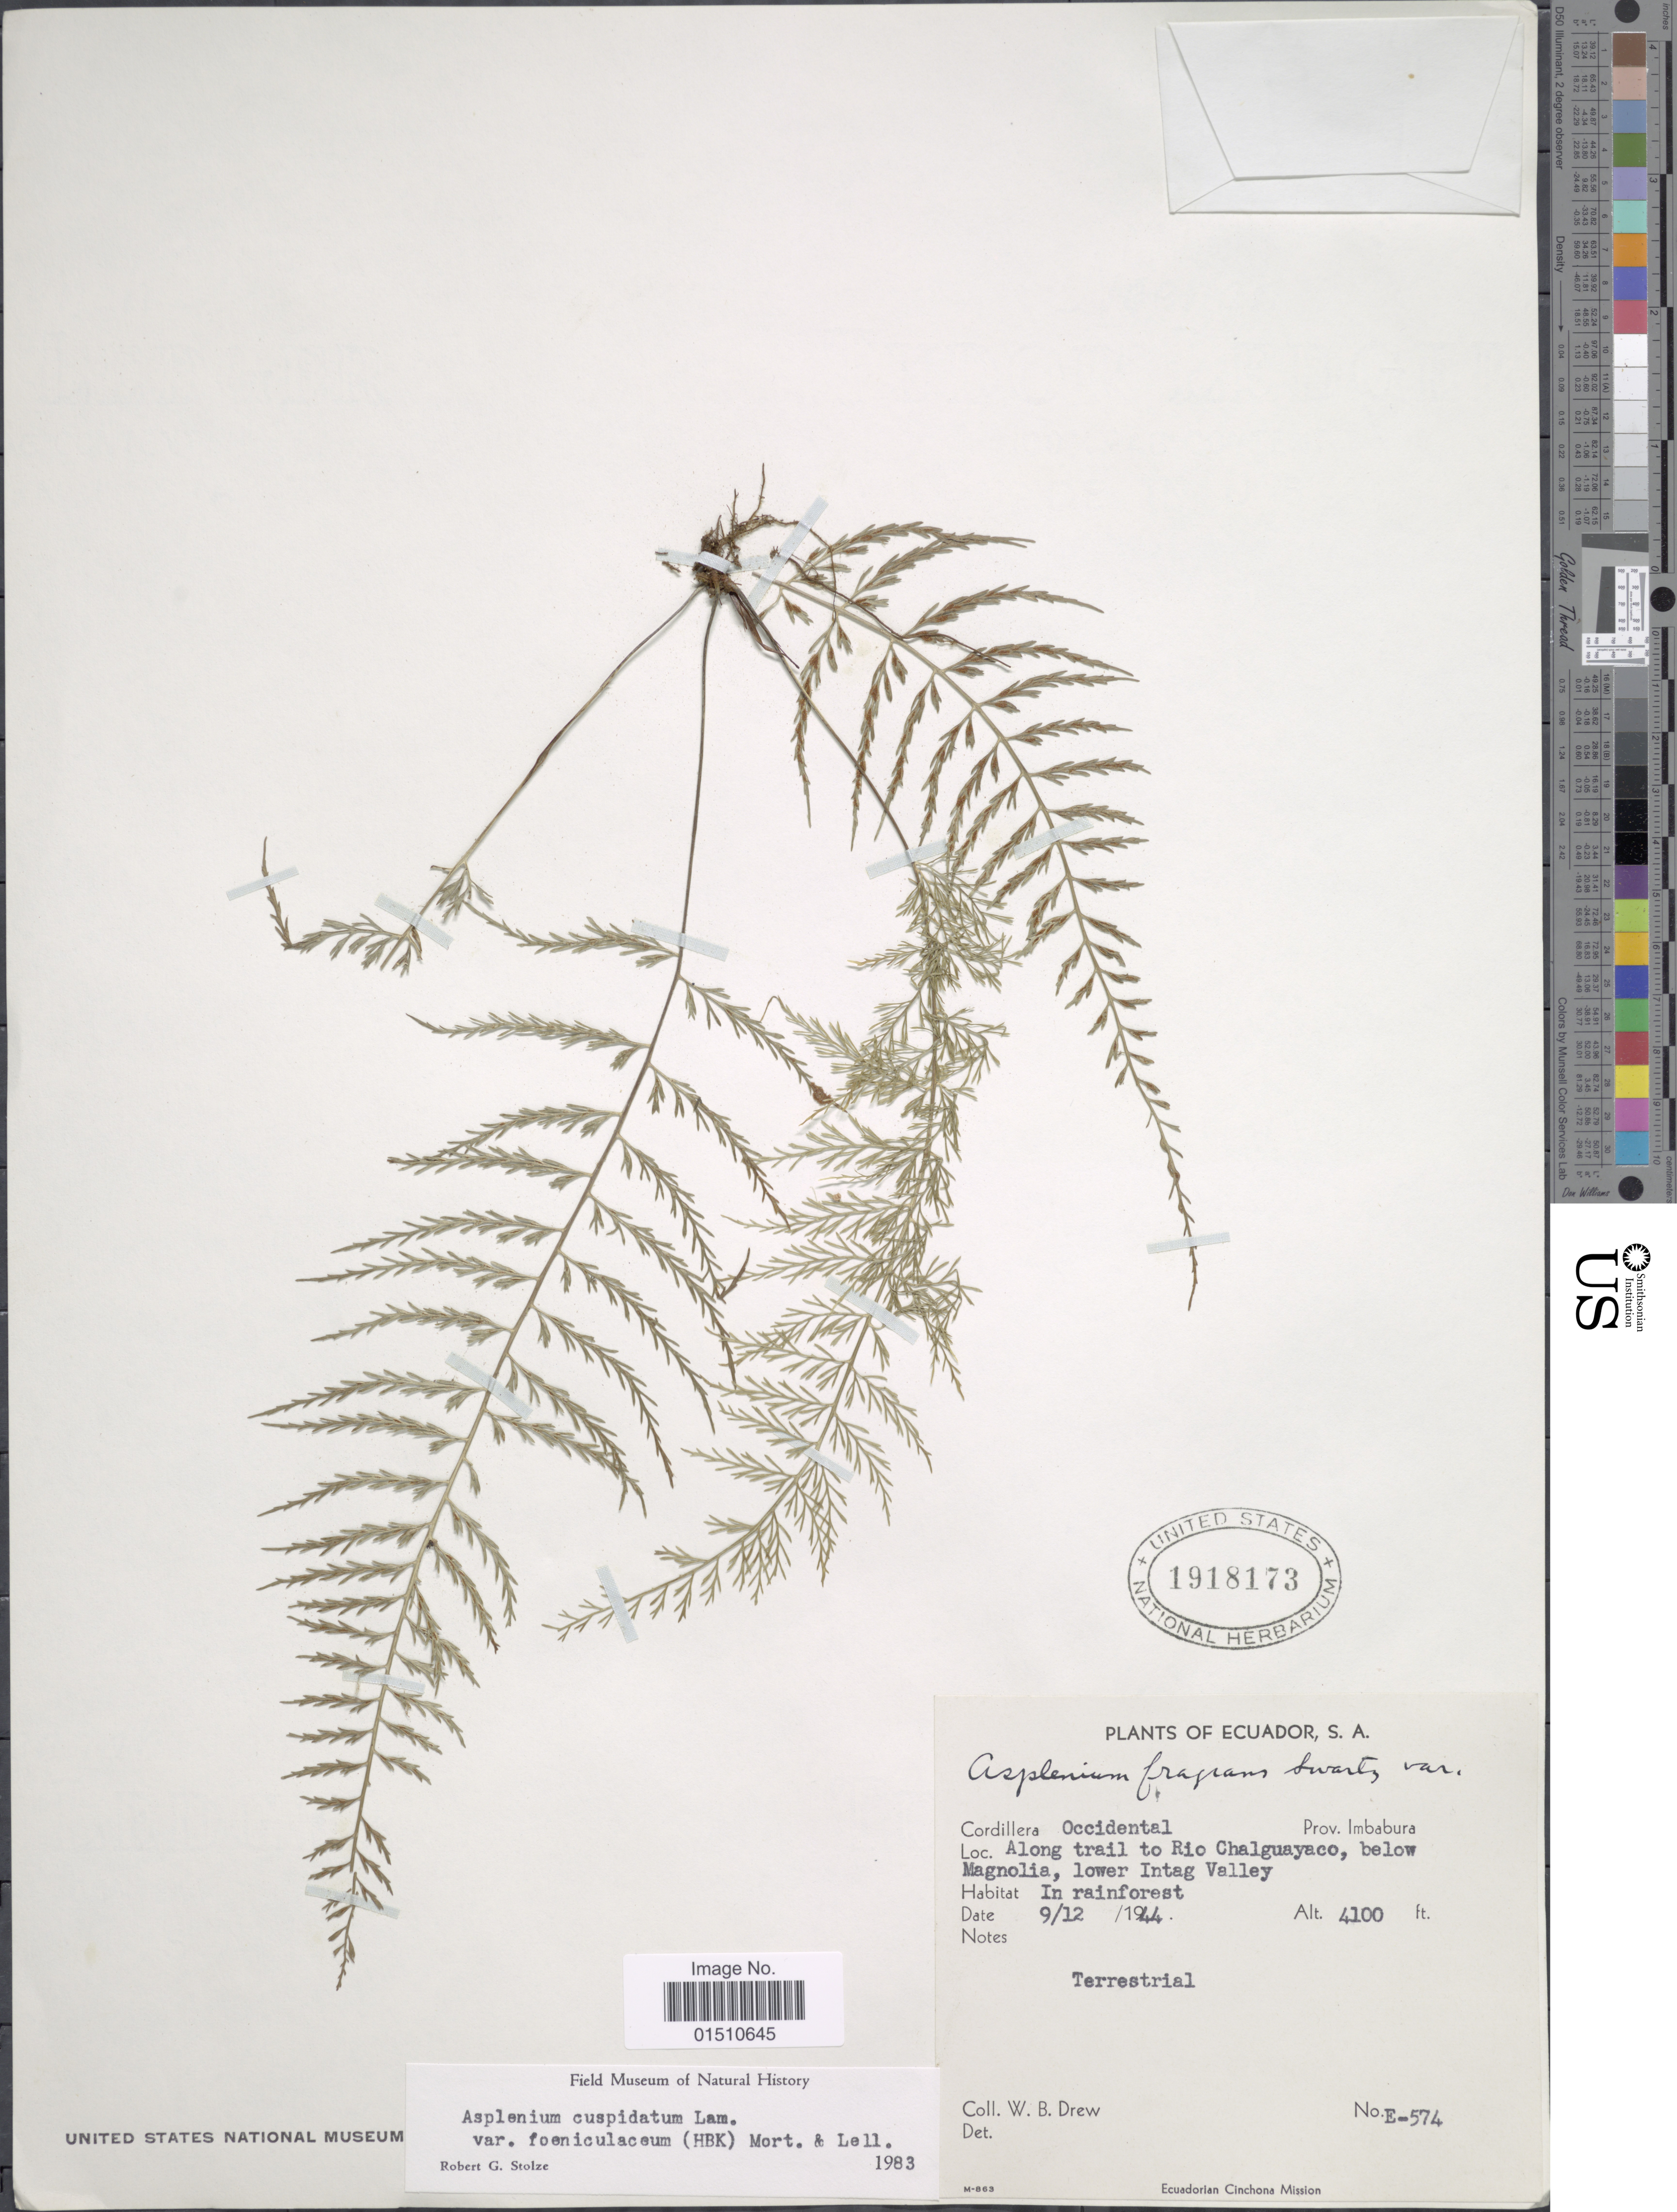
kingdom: Plantae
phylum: Tracheophyta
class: Polypodiopsida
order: Polypodiales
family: Aspleniaceae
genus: Asplenium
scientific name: Asplenium cuspidatum var. foeniculaceum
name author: (Kunth) C.V. Morton & Lellinger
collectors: W. B. Drew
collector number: E-574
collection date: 1944-12-09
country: Ecuador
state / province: Imbabura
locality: Ecuador, S. A., Cordillera Occidental, Along trail to Rio Chalguayaco, below Magnolia, lower Intag Valley.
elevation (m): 1250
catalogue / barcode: US 1918173